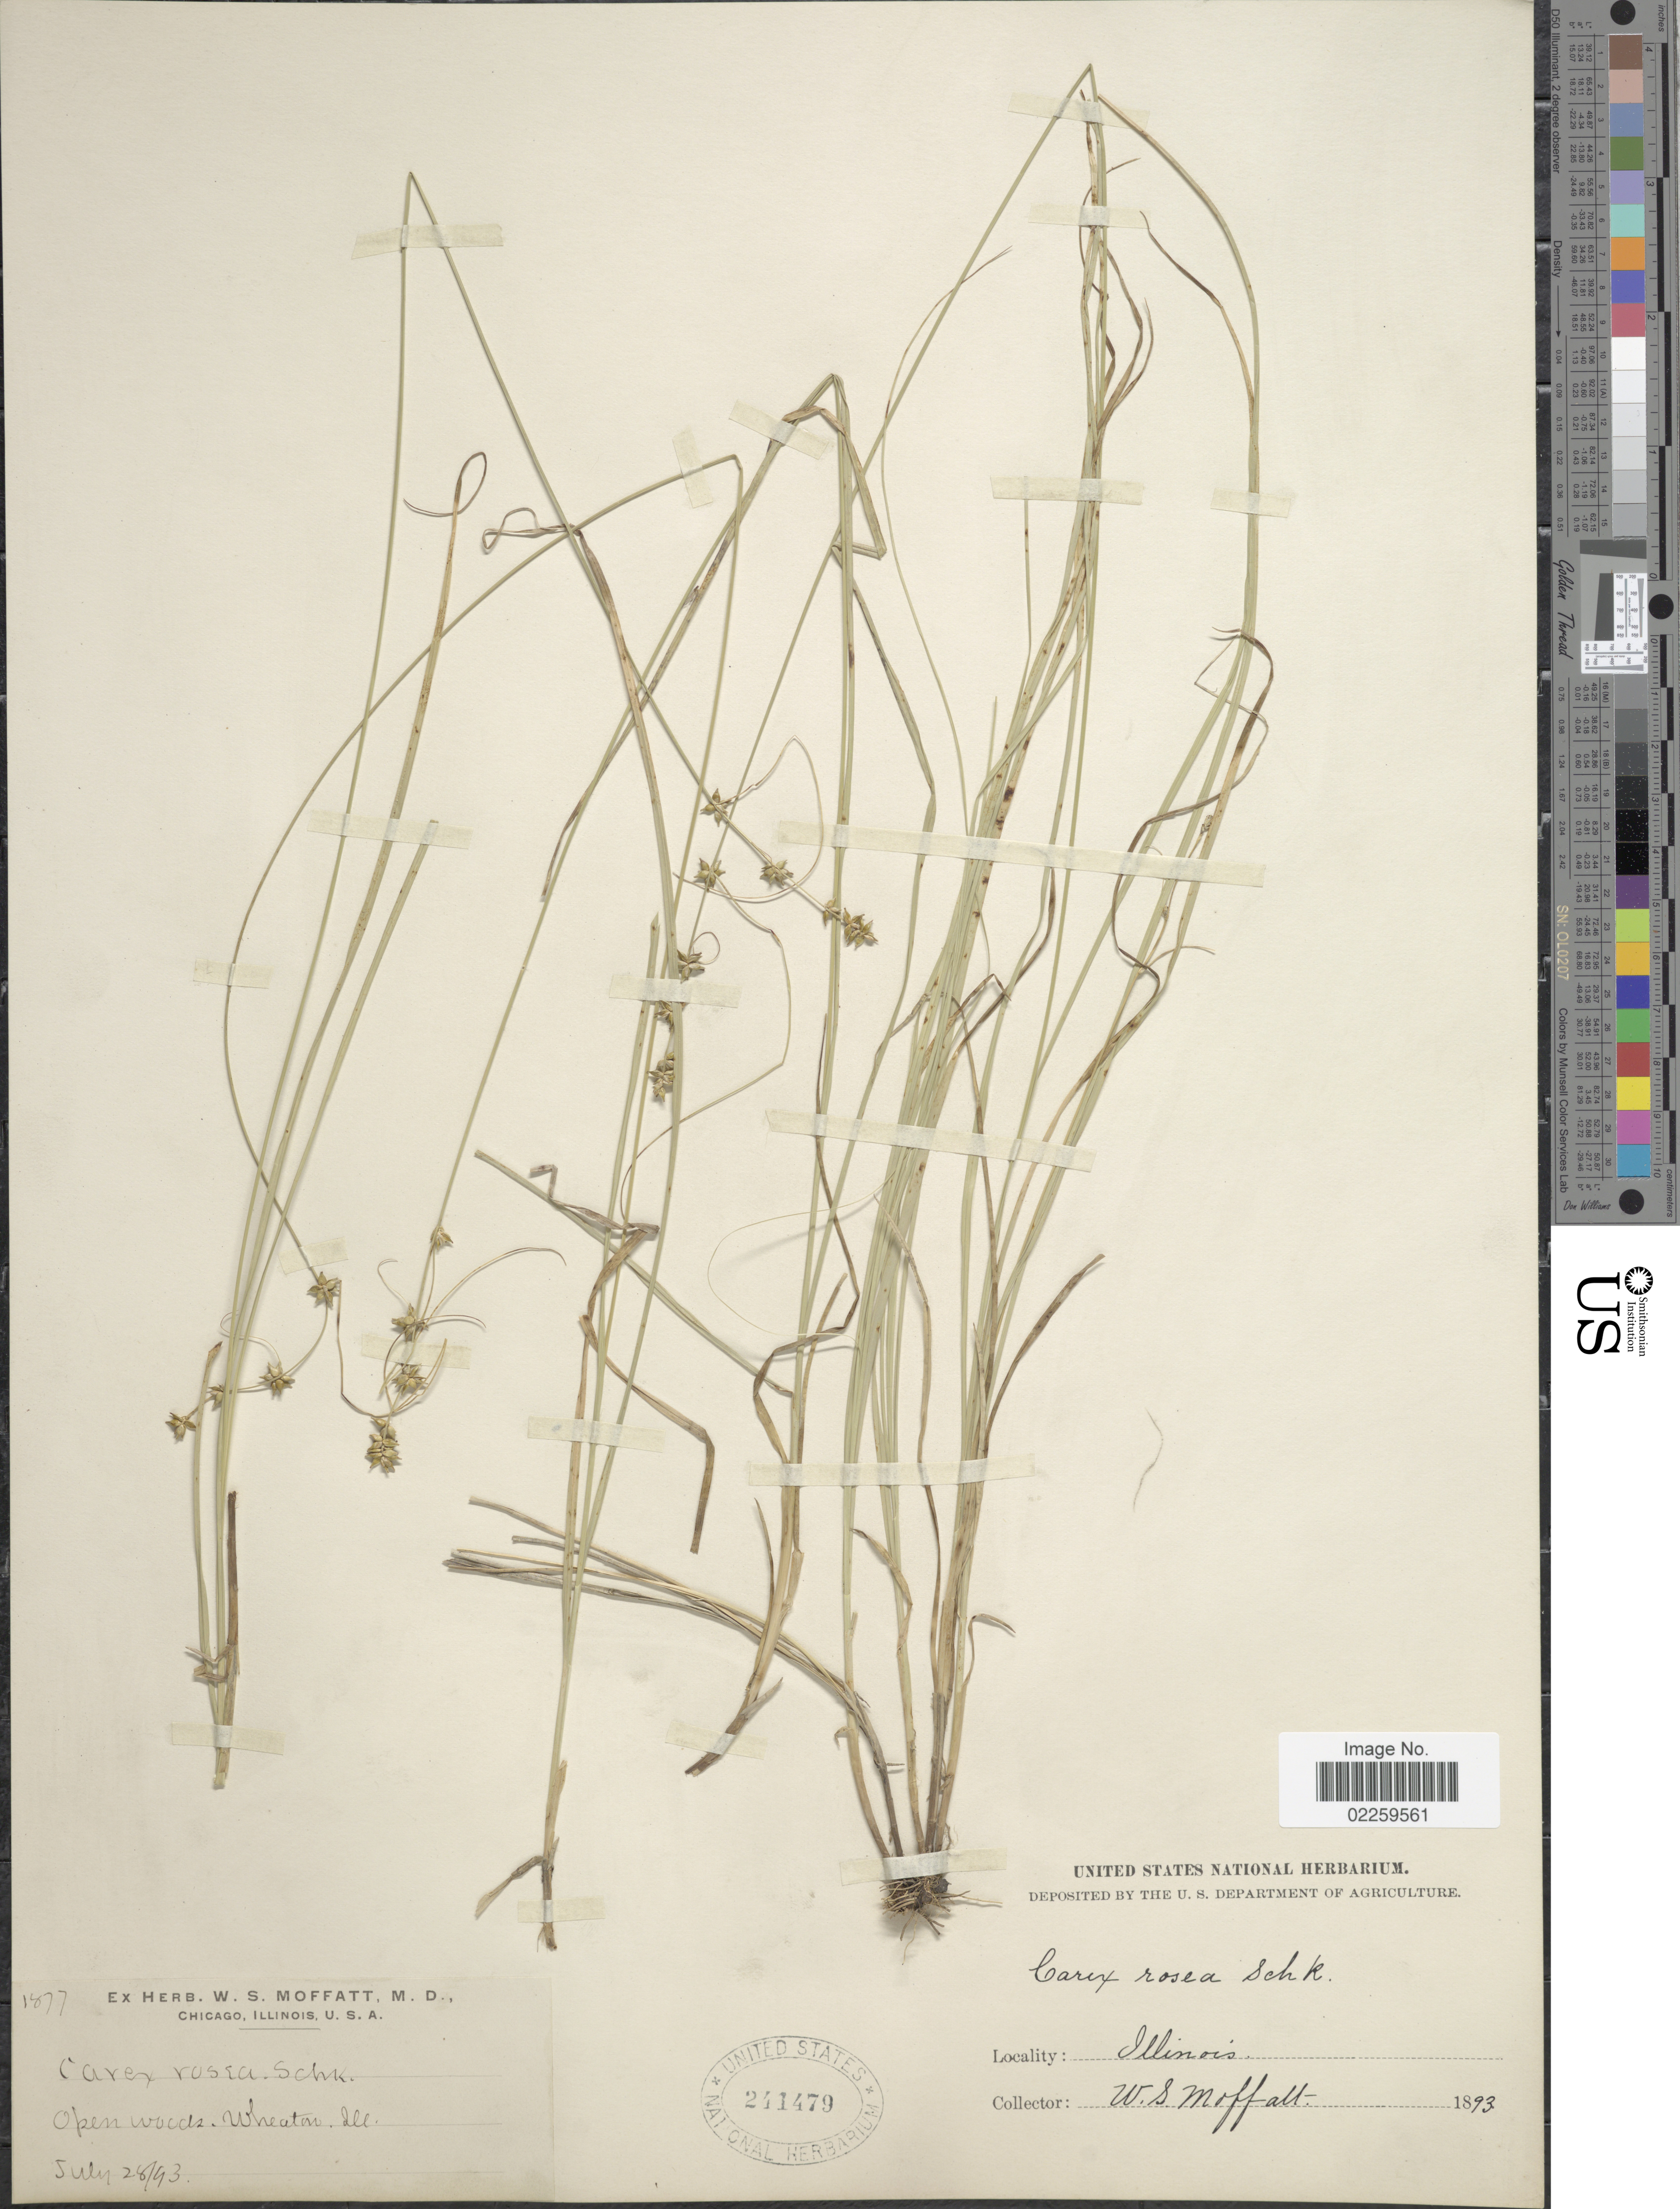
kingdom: Plantae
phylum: Tracheophyta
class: Liliopsida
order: Poales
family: Cyperaceae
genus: Carex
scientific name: Carex rosea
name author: Willd.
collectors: W. Moffatt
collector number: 1877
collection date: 1893-07-28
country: United States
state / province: Illinois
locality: Open woods, Wheaton Ill.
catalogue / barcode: US 241479